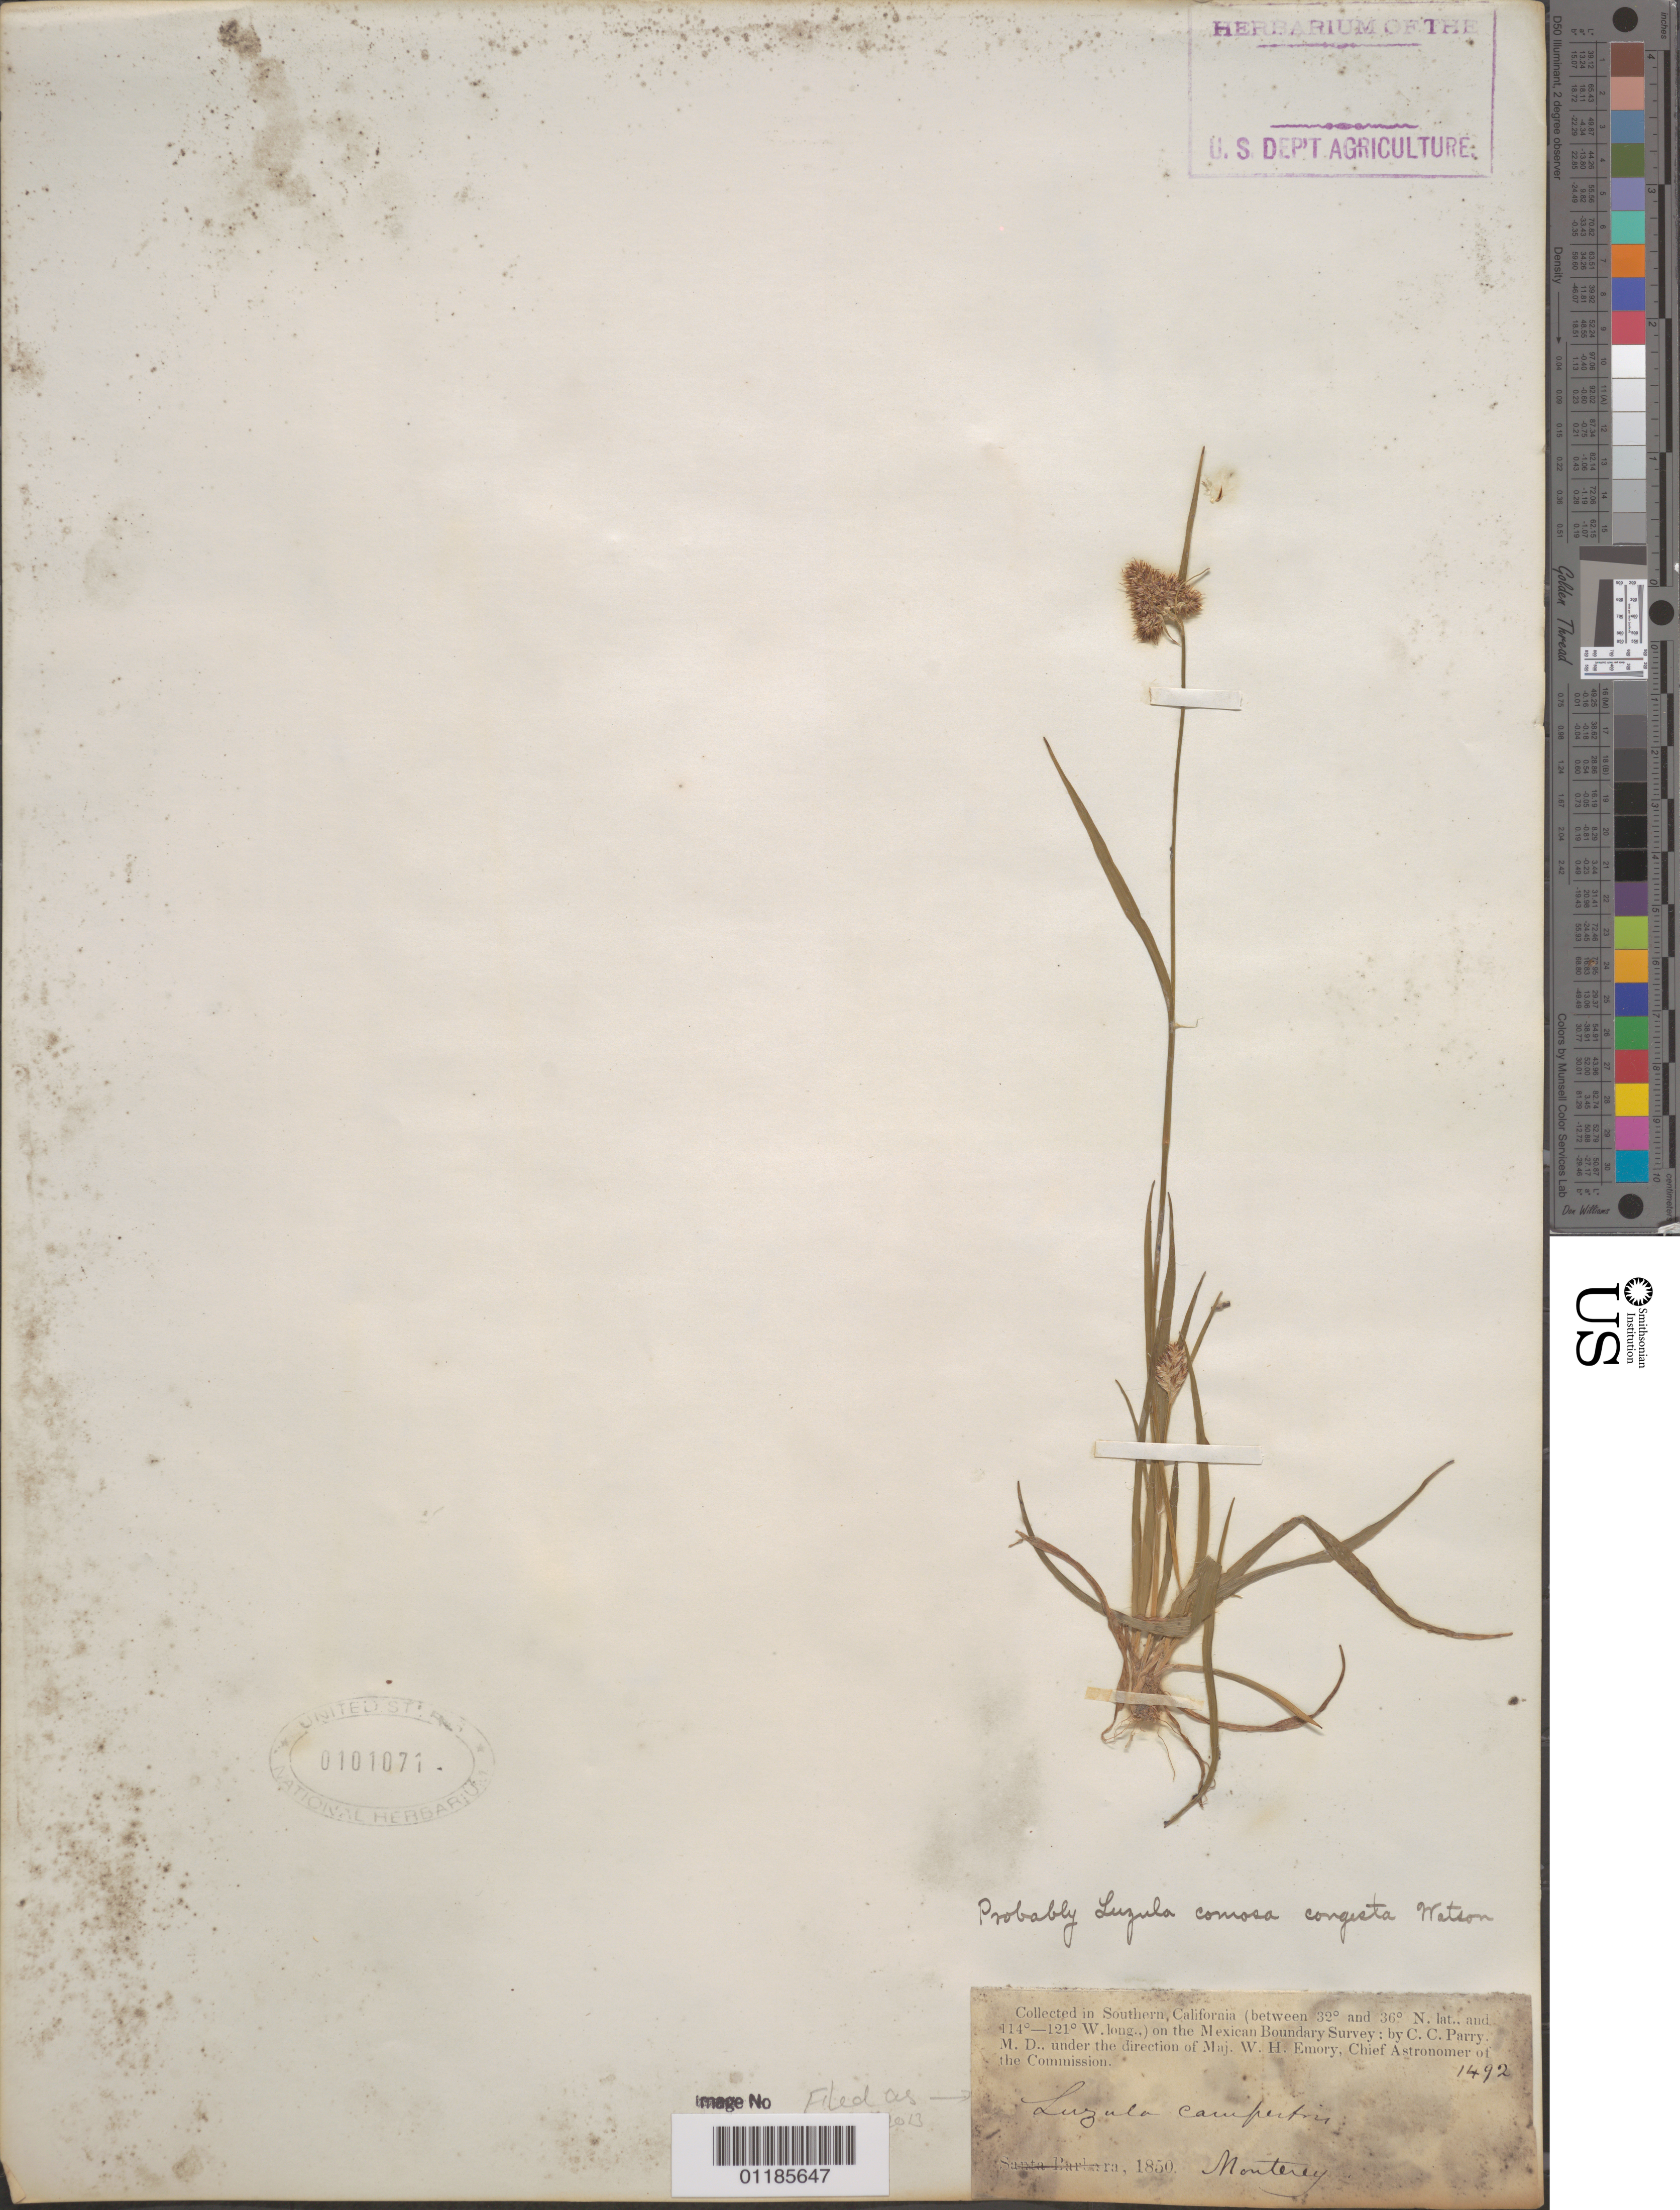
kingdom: Plantae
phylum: Tracheophyta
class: Liliopsida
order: Poales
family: Juncaceae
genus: Luzula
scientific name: Luzula campestris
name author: (L.) DC.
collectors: C. C. Parry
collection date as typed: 1850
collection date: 1850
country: United States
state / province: California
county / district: Monterey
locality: Monterey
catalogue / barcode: US 101071